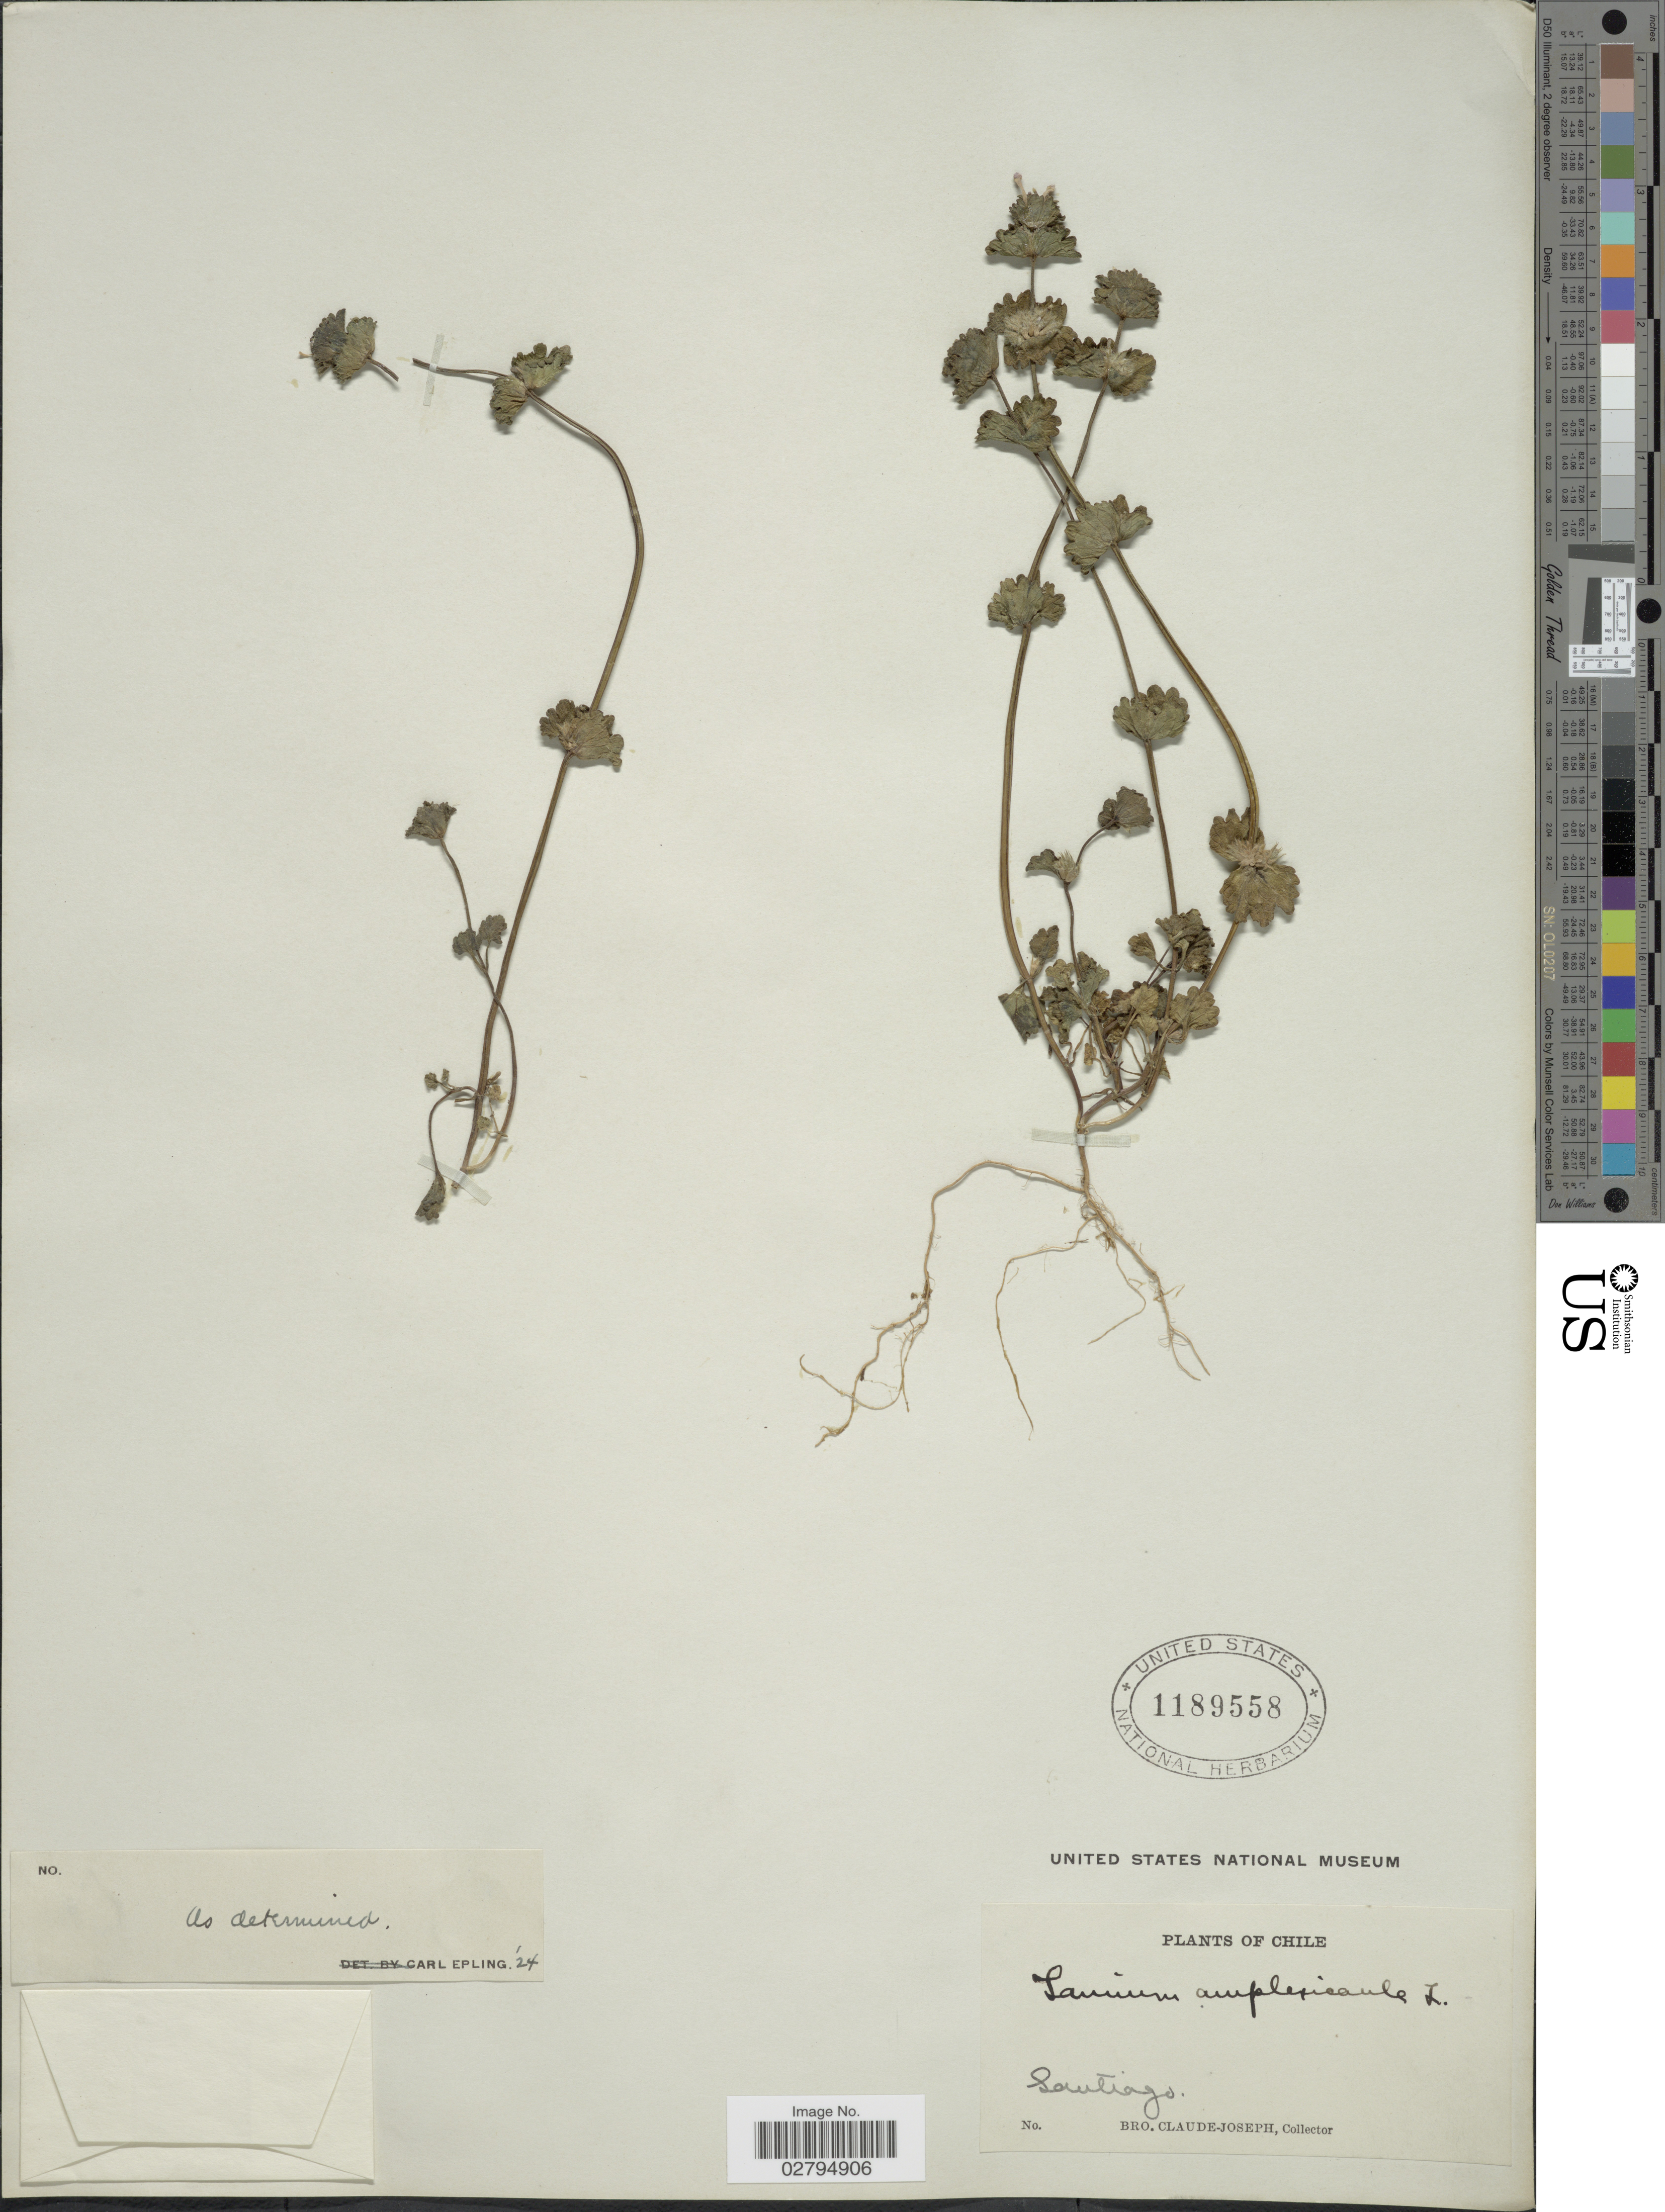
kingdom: Plantae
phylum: Tracheophyta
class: Magnoliopsida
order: Lamiales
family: Lamiaceae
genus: Lamium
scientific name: Lamium amplexicaule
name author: L.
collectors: Bro. Claude-Joseph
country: Chile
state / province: Región Metropolitana (RM)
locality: Santiago.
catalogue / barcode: US 1189558